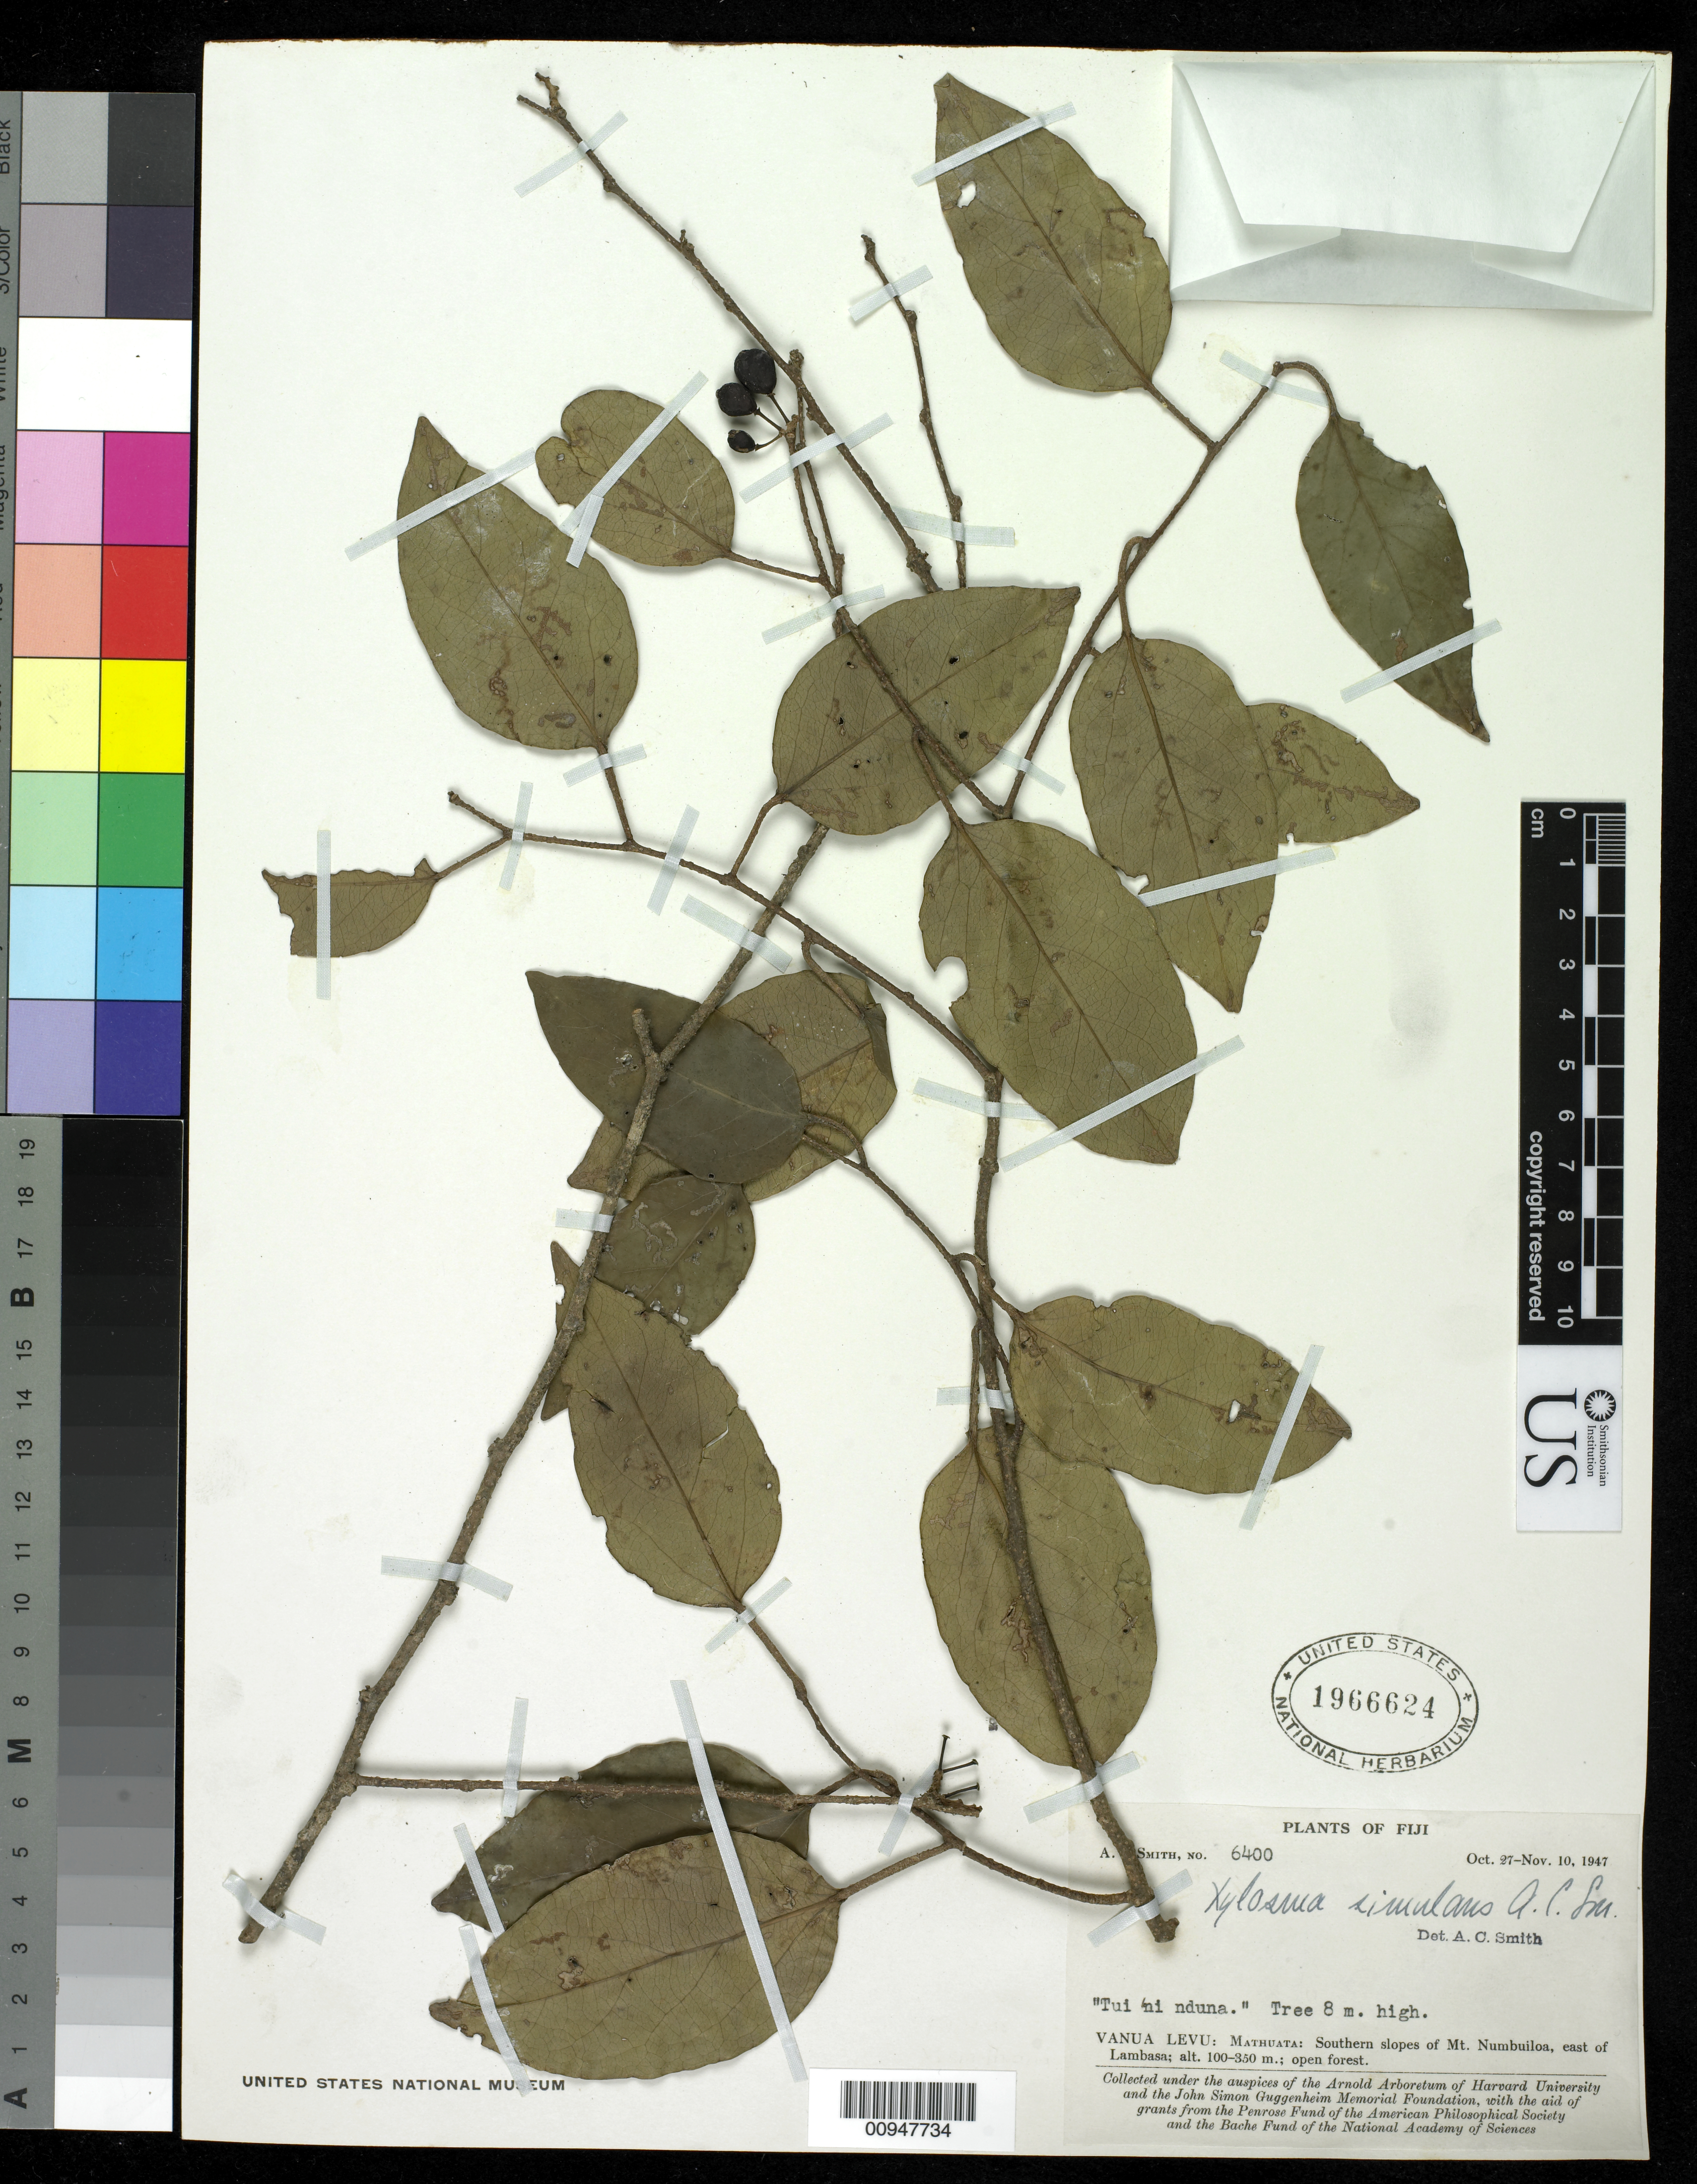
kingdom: Plantae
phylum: Tracheophyta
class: Magnoliopsida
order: Malpighiales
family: Salicaceae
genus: Xylosma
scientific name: Xylosma simulans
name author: A.C. Sm.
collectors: C. A. Smith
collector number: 6400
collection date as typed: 27 Oct 1947 to 10 Nov 1947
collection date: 1947-10-27/1947-11-10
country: Fiji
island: Macuata-i-wai [Mathuata-i-wai]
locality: Mathuata: Southern slopes of Mt. Numbuiloa, E of Lambasa.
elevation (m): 100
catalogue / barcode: US 1966624